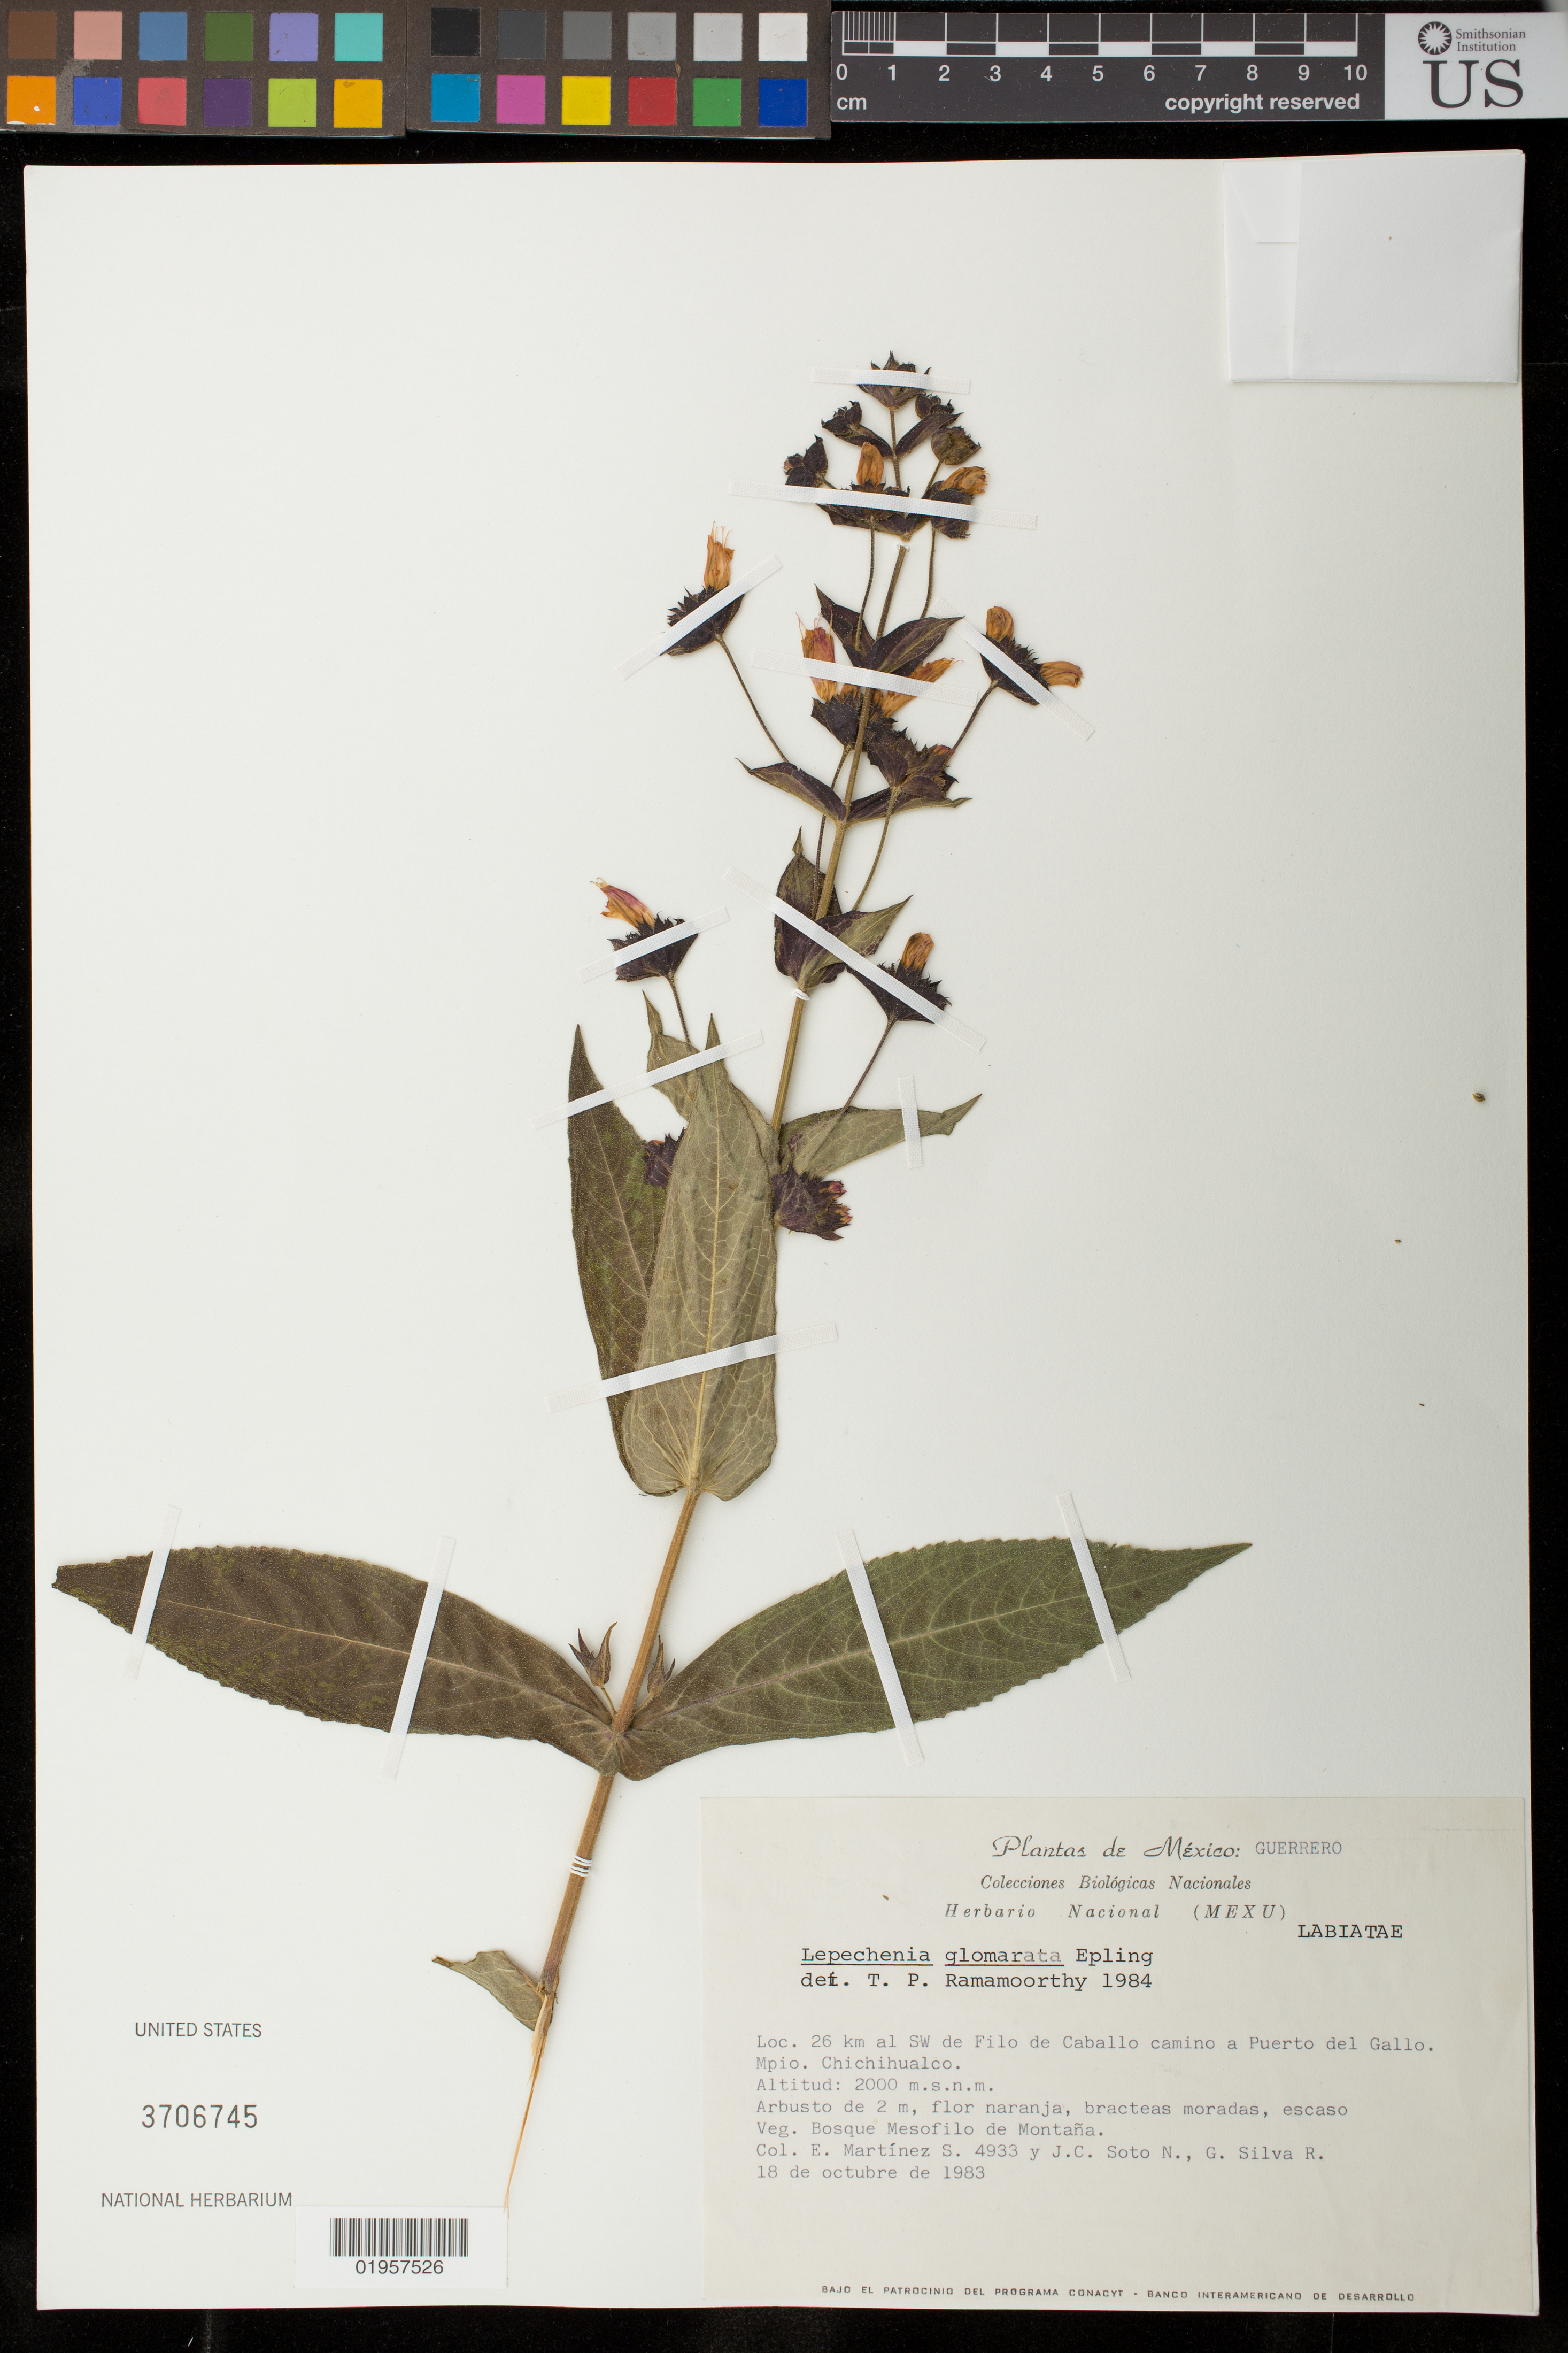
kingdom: Plantae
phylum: Tracheophyta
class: Magnoliopsida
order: Lamiales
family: Lamiaceae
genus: Lepechinia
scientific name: Lepechinia glomerata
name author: Epling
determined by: Ramamoorthy, T. P.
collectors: E. Martínez Soto, J. Soto & G. Silva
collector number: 4933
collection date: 1983-10-18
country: Mexico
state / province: Guerrero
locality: Mpio. Chichihualco. 26 km SW de Filo de Caballo; camino a Puerto del Gallo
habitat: Bosque mesofilo de montaña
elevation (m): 2000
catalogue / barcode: US 3706745